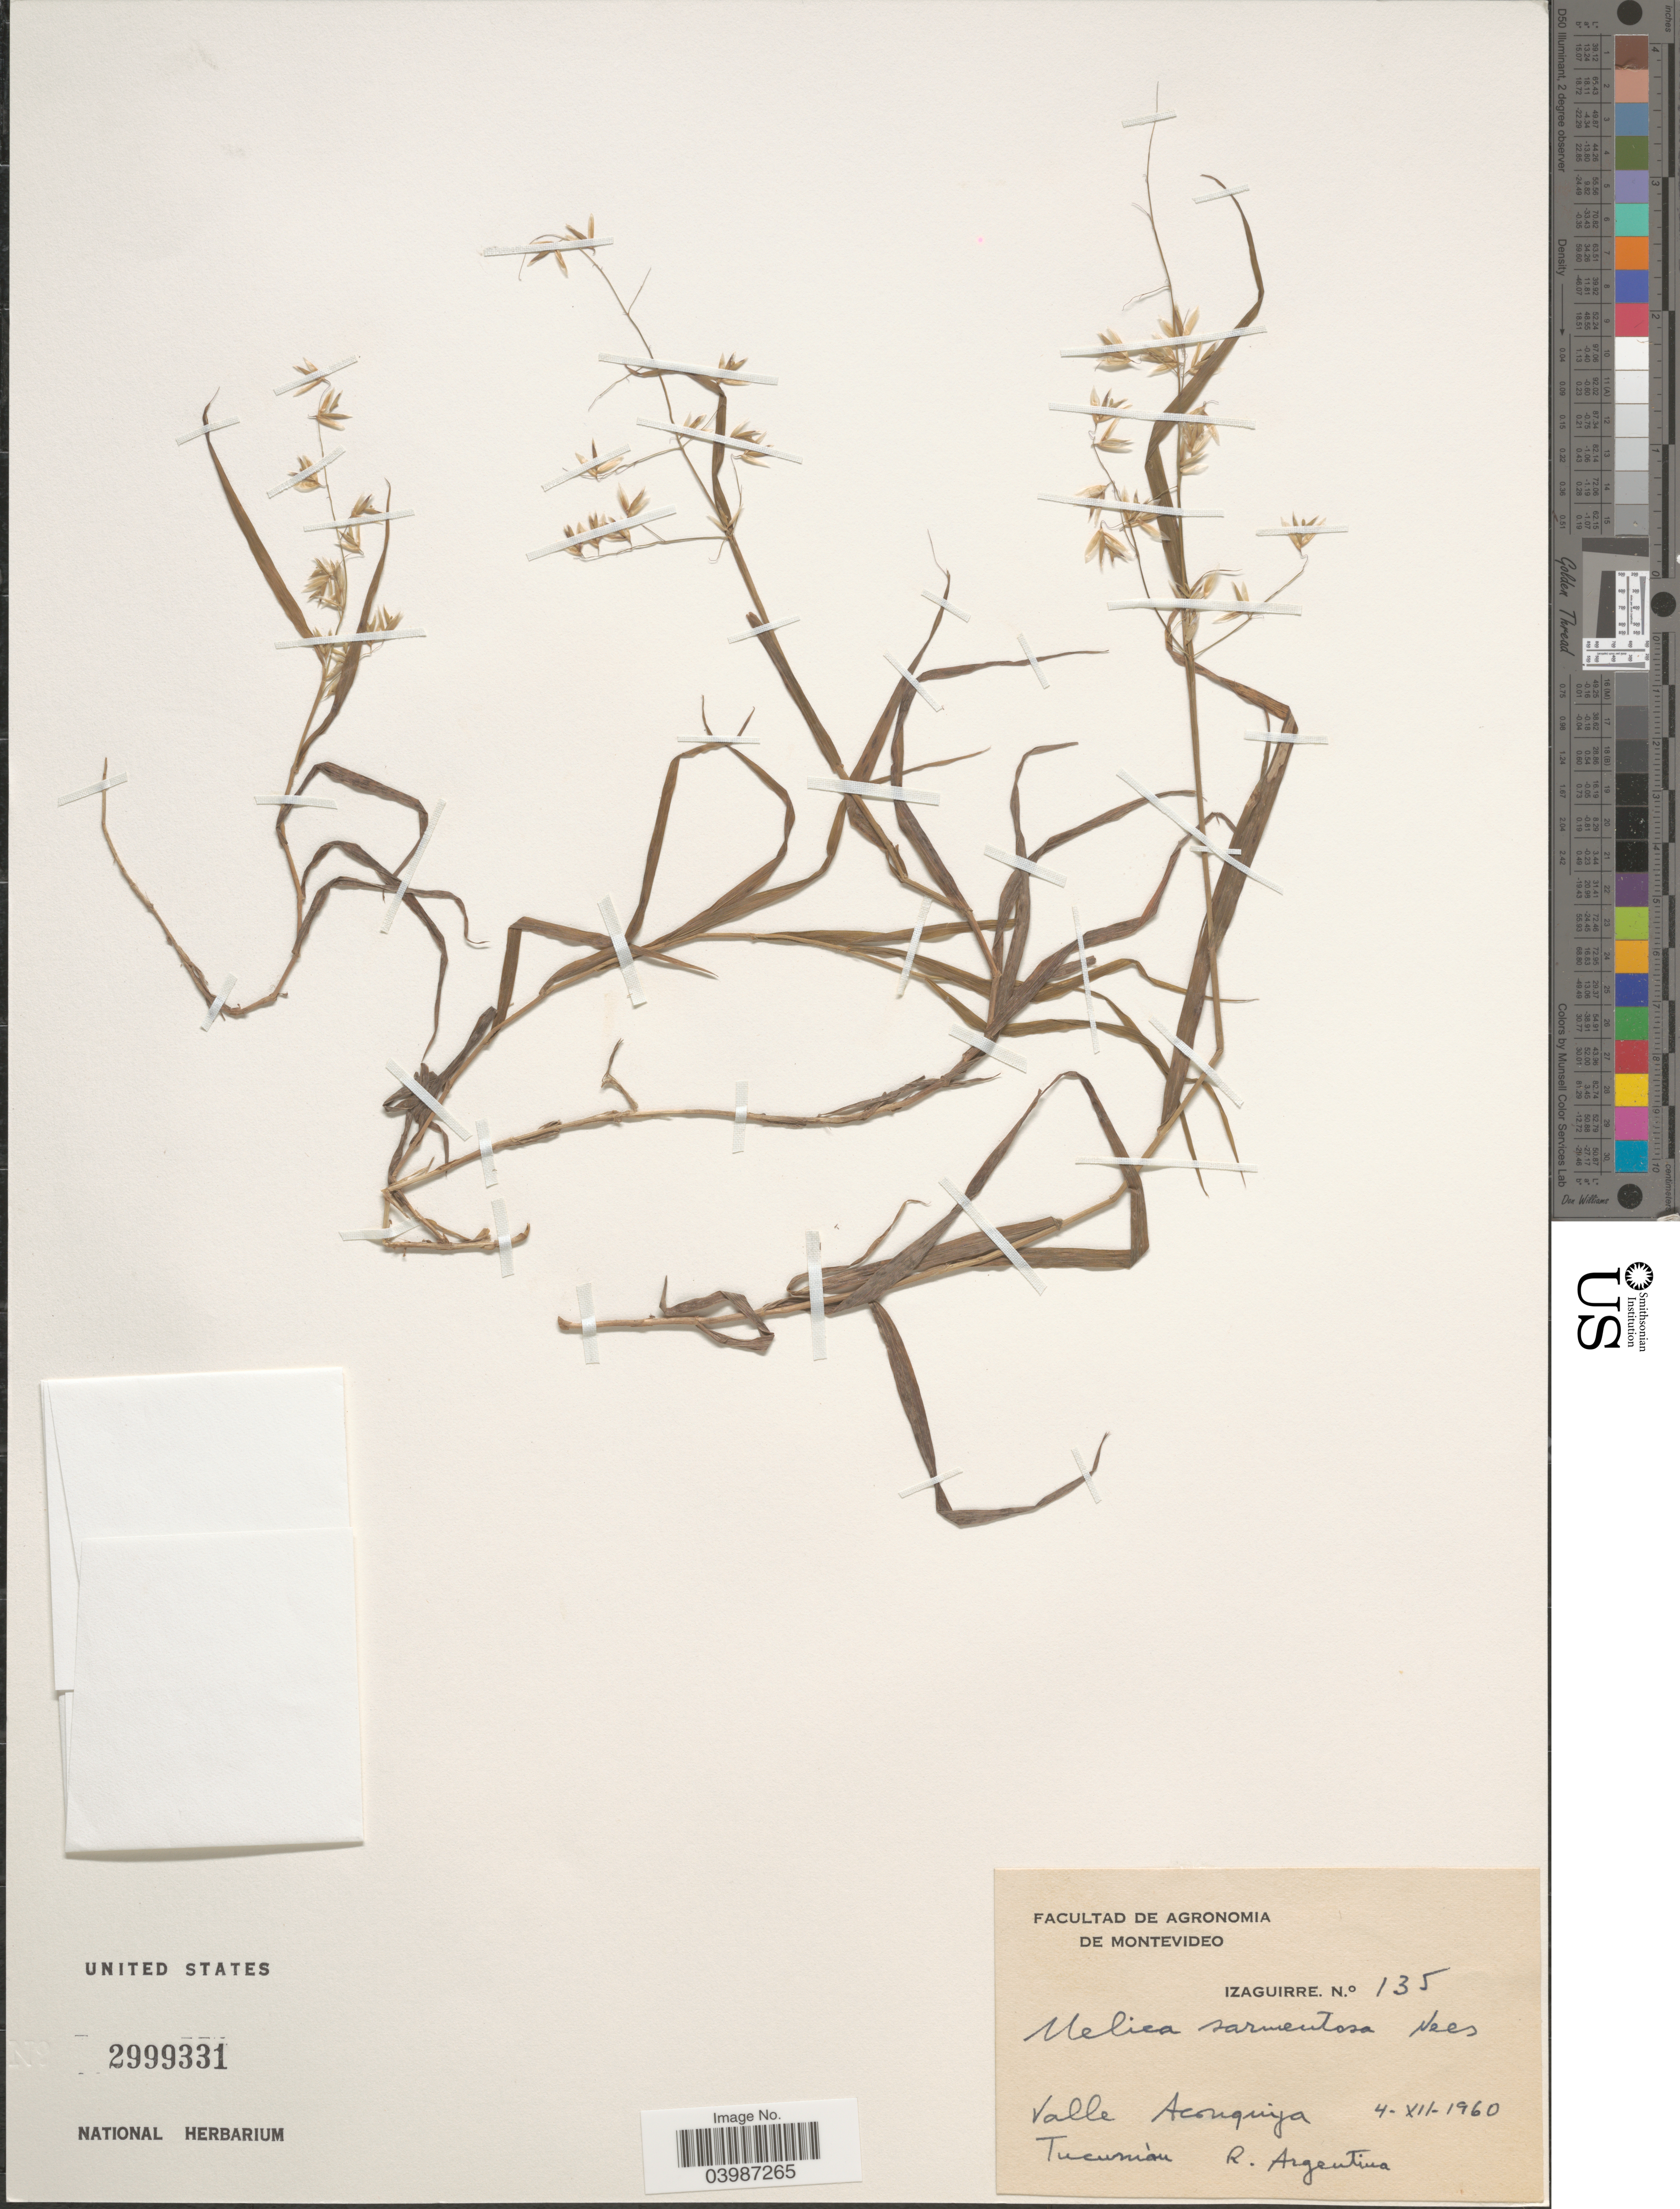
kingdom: Plantae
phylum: Tracheophyta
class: Liliopsida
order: Poales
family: Poaceae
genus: Melica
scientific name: Melica sarmentosa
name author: Nees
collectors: Izaguirre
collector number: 135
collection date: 1960-12-04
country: Argentina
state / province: Tucuman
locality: Valle Aconquija. R. Argentina.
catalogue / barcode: US 2999331